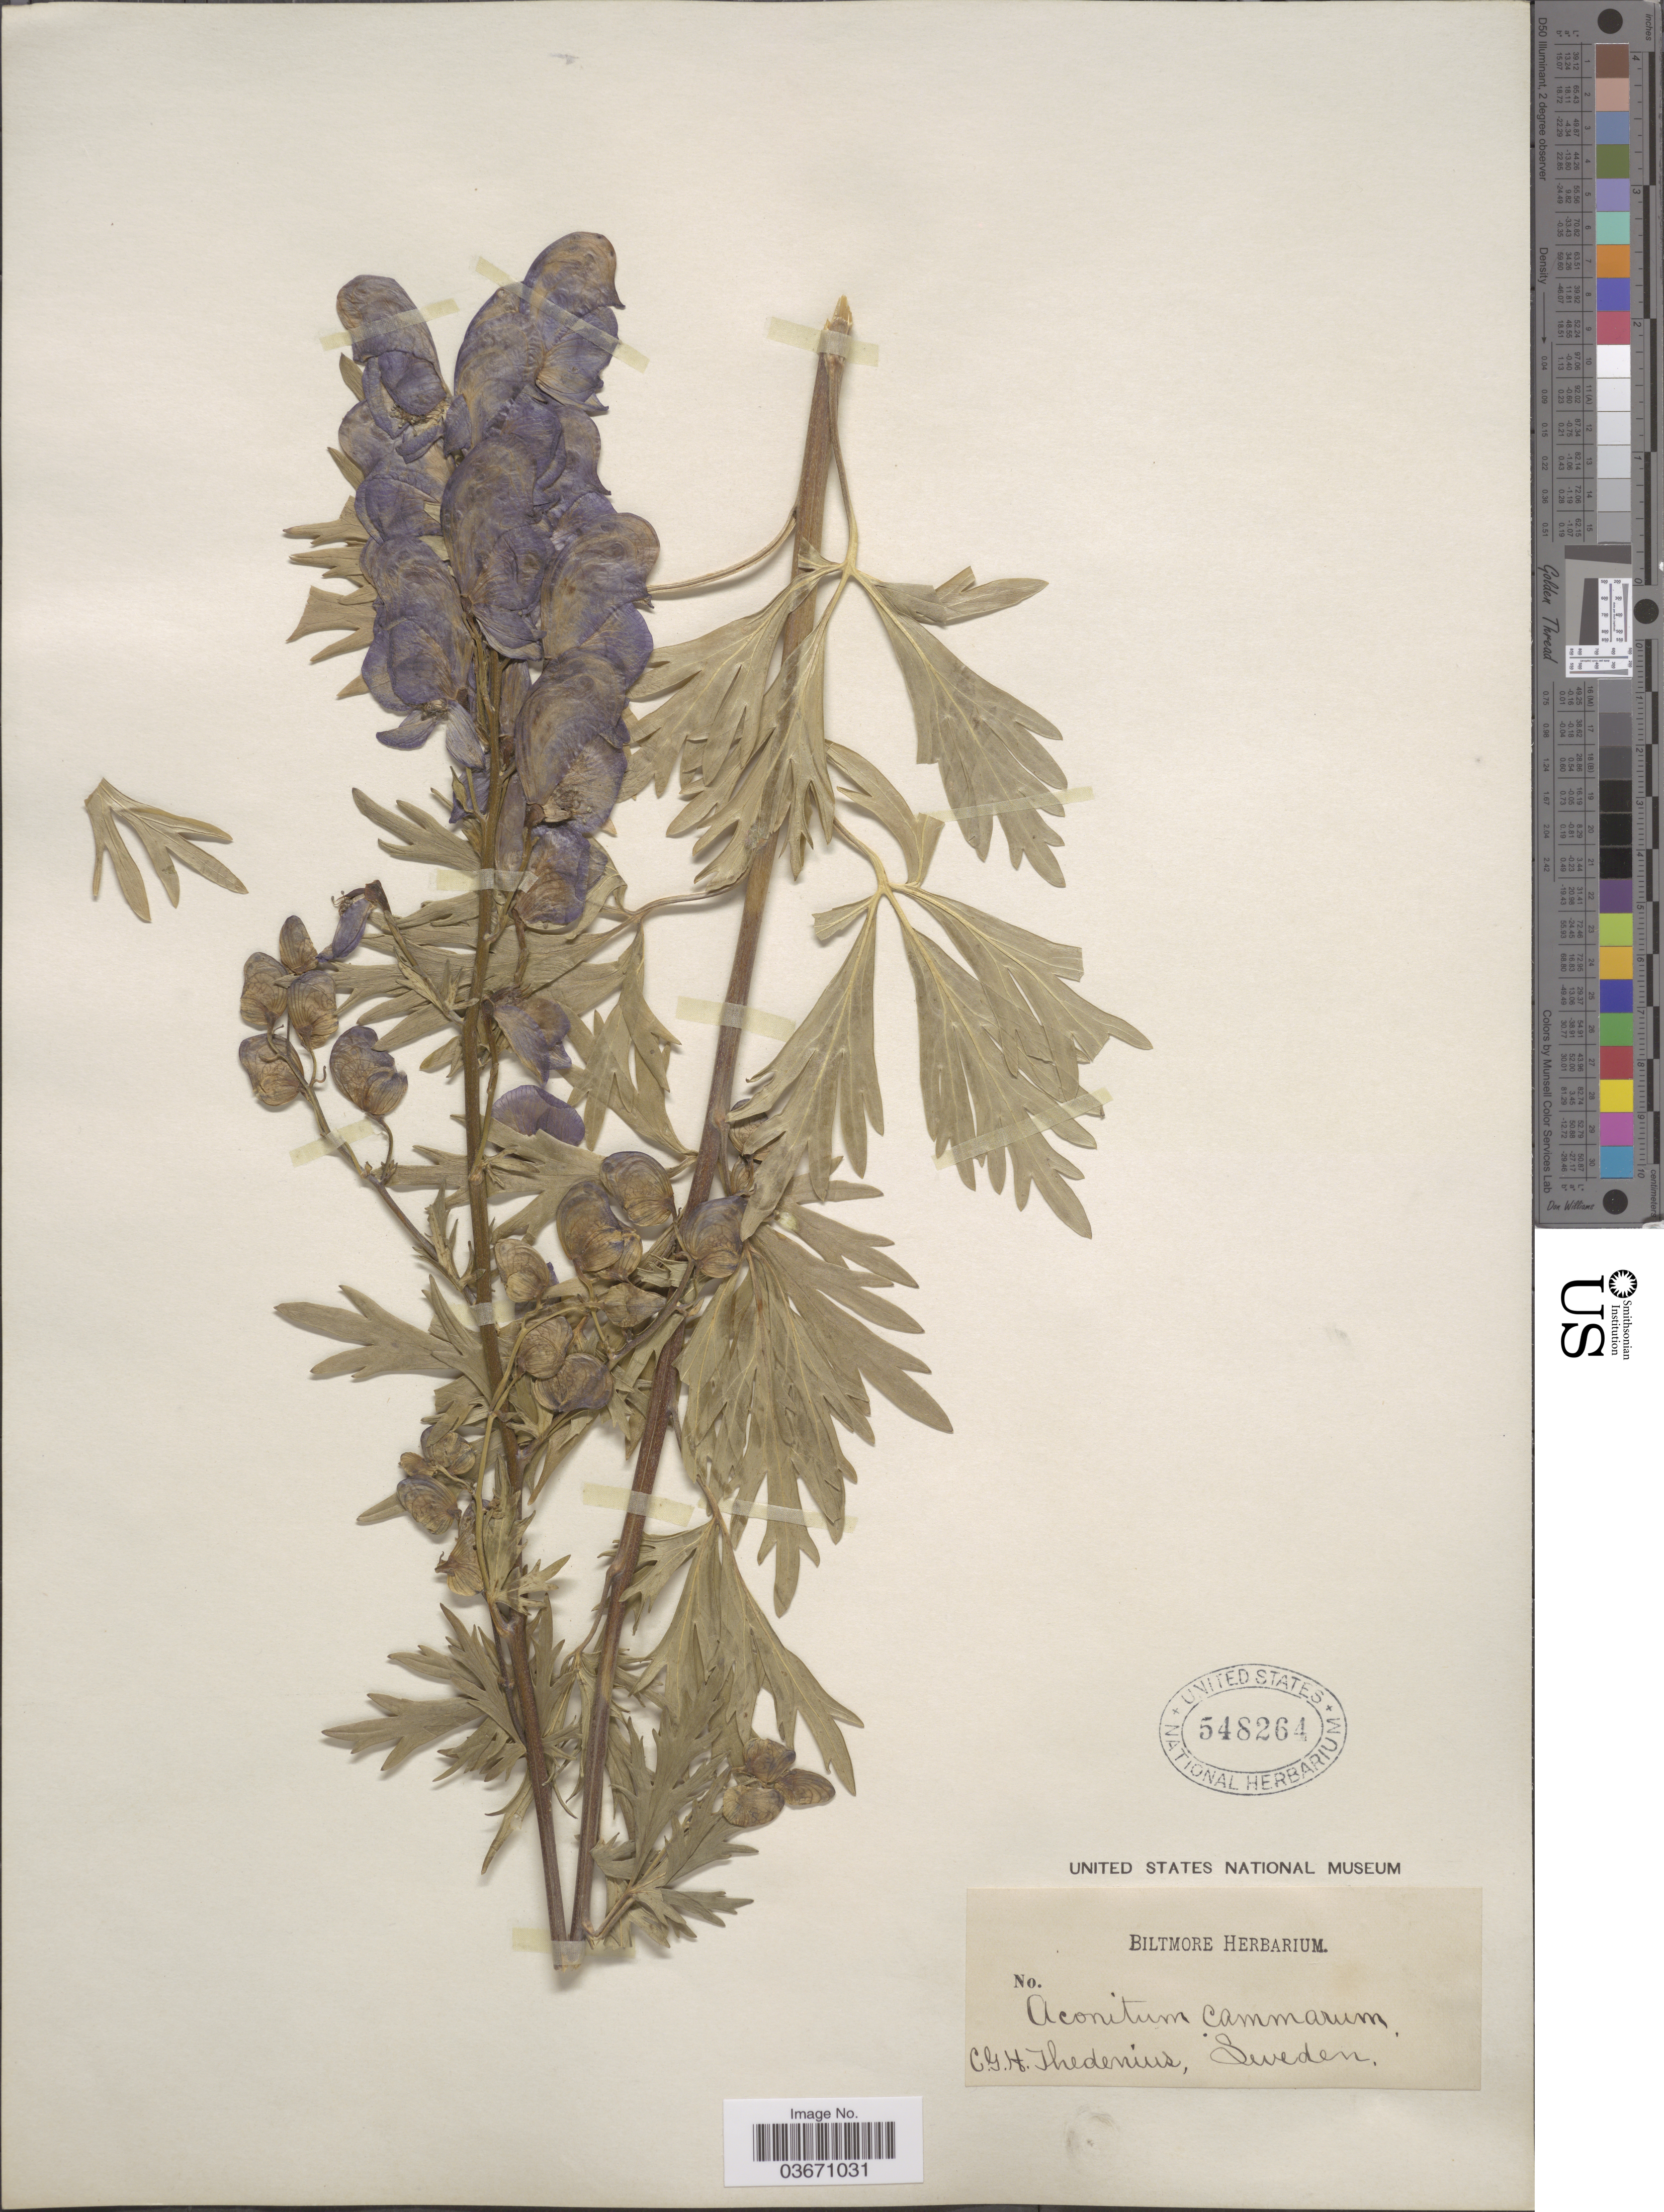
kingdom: Plantae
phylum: Tracheophyta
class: Magnoliopsida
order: Ranunculales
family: Ranunculaceae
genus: Aconitum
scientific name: Aconitum x cammarum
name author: L.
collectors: C. Thedenius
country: Sweden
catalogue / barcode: US 548264